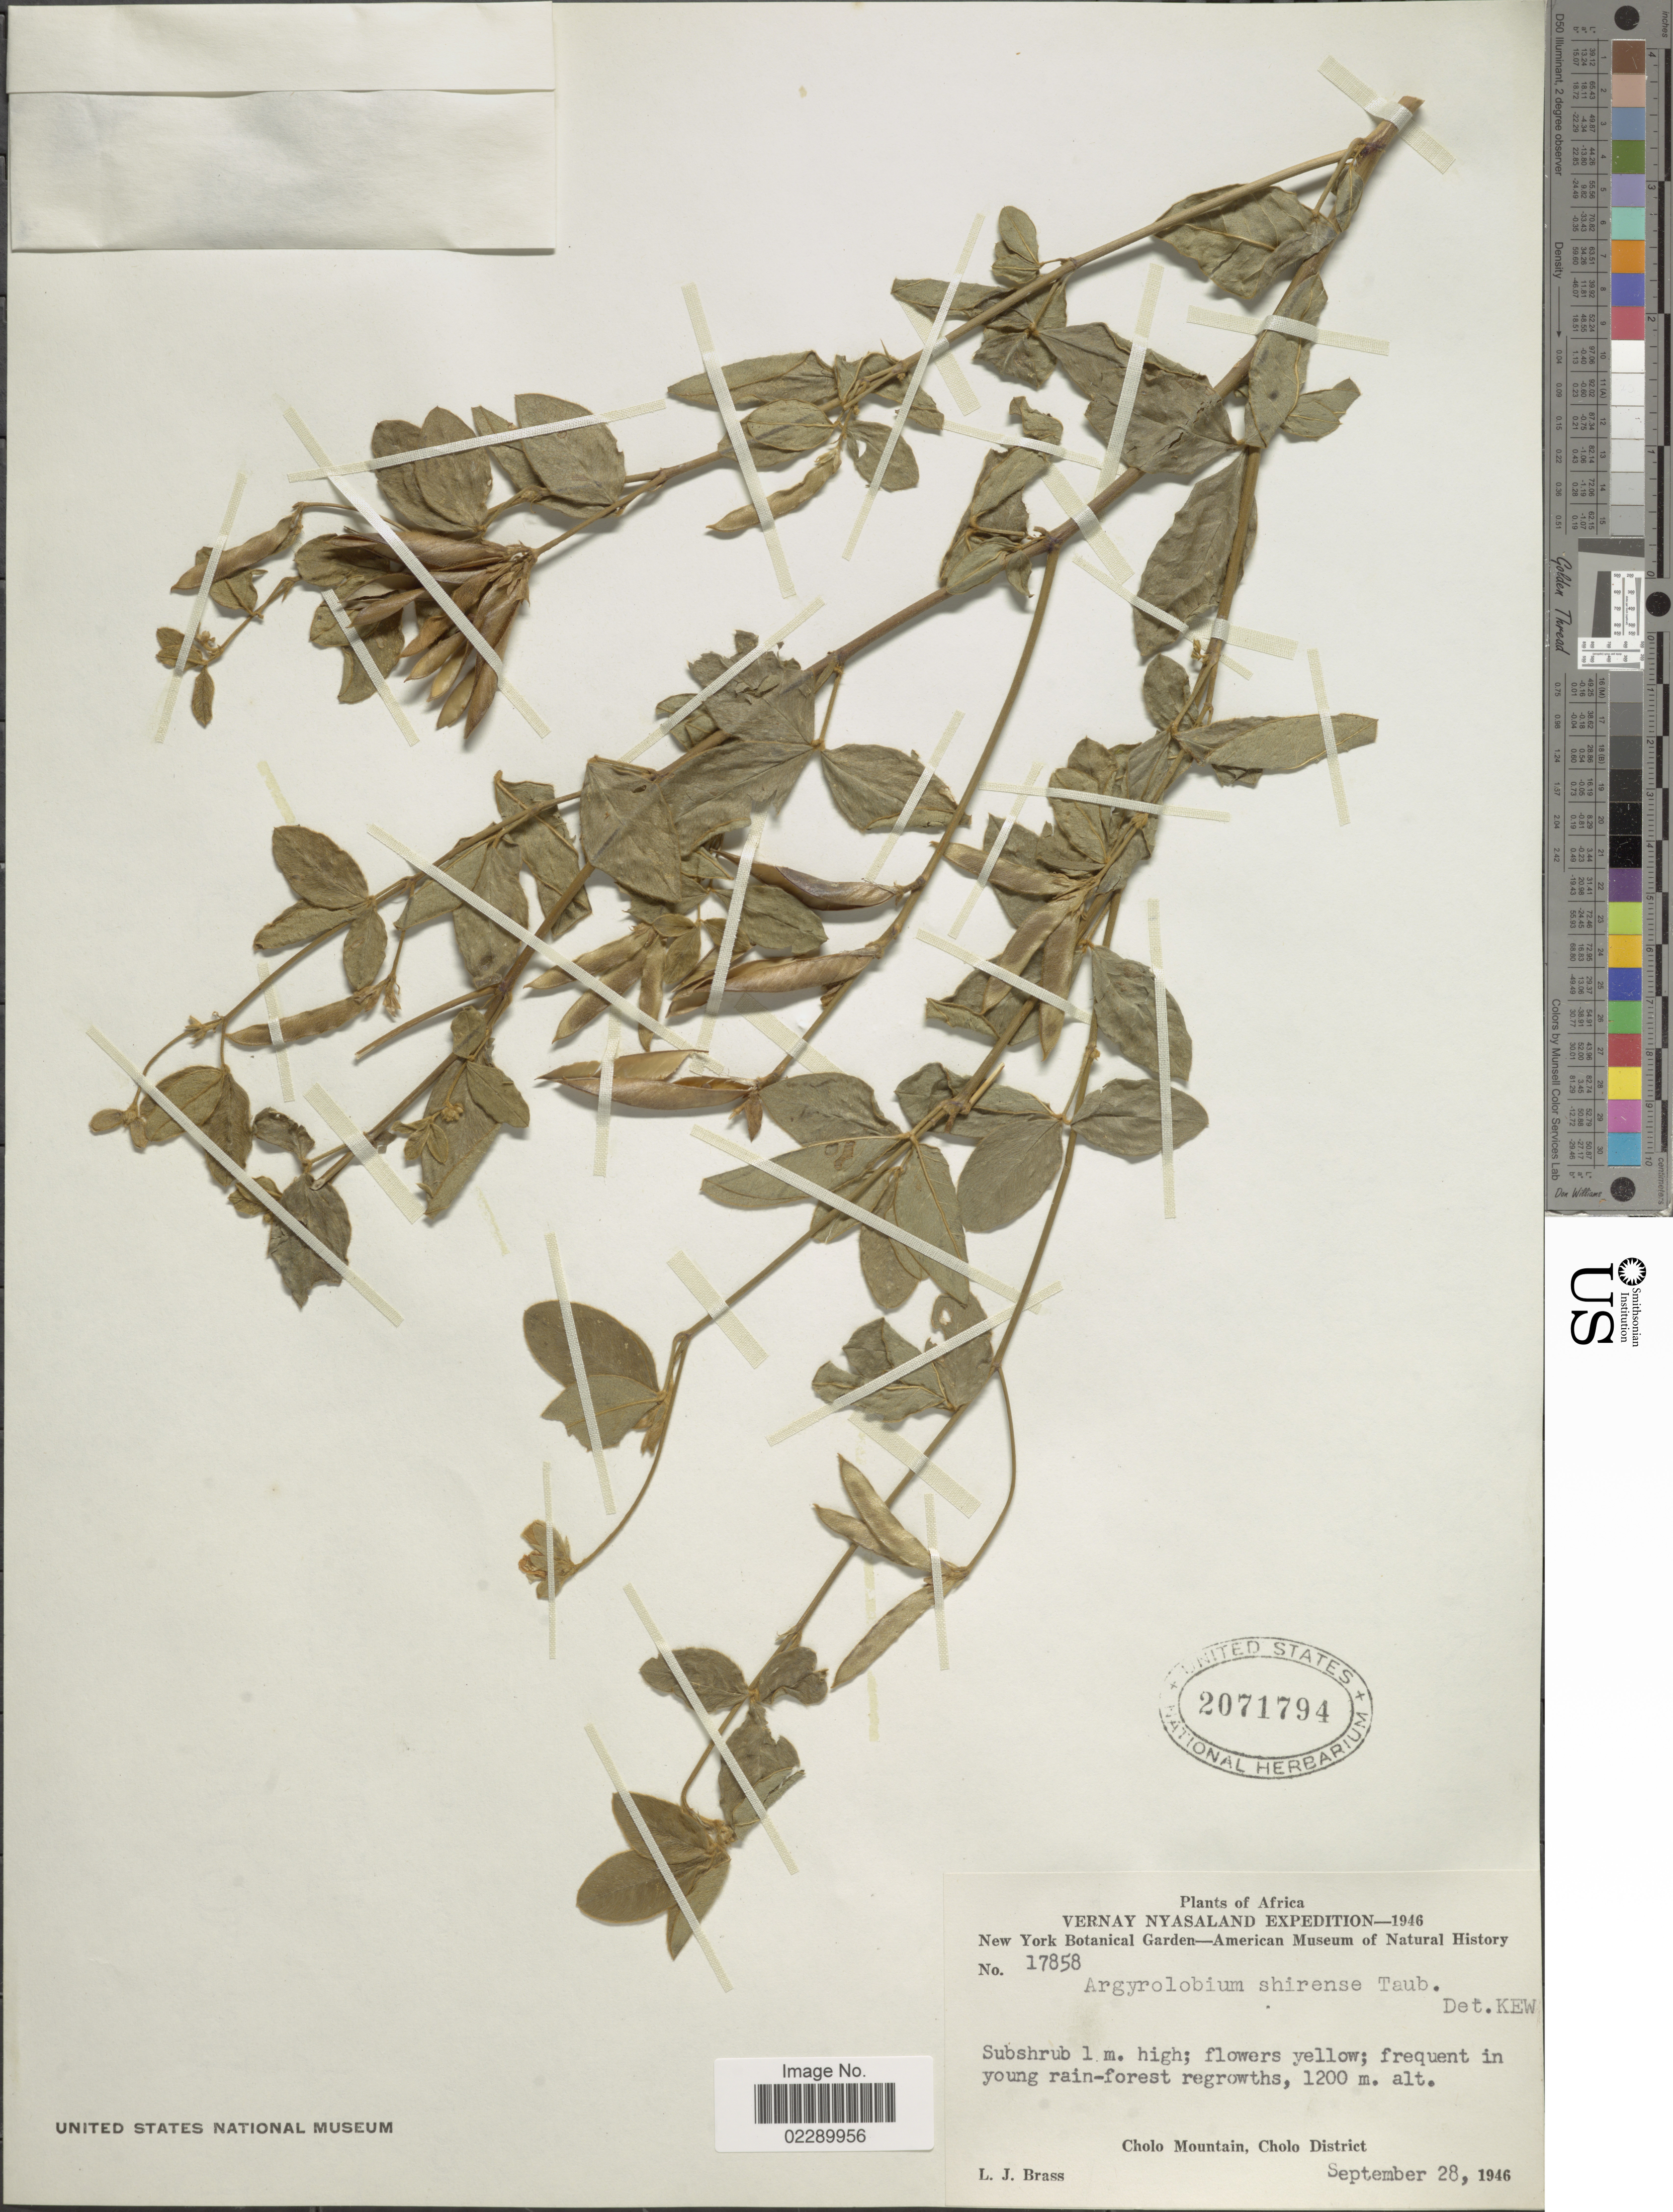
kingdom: Plantae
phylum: Tracheophyta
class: Magnoliopsida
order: Fabales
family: Fabaceae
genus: Argyrolobium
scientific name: Argyrolobium tomentosum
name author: (Andrews) Druce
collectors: L. J. Brass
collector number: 17858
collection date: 1946-09-28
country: Malawi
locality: Vernay Nyasaland. Cholo Mountain, Cholo District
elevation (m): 1200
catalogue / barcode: US 2071794